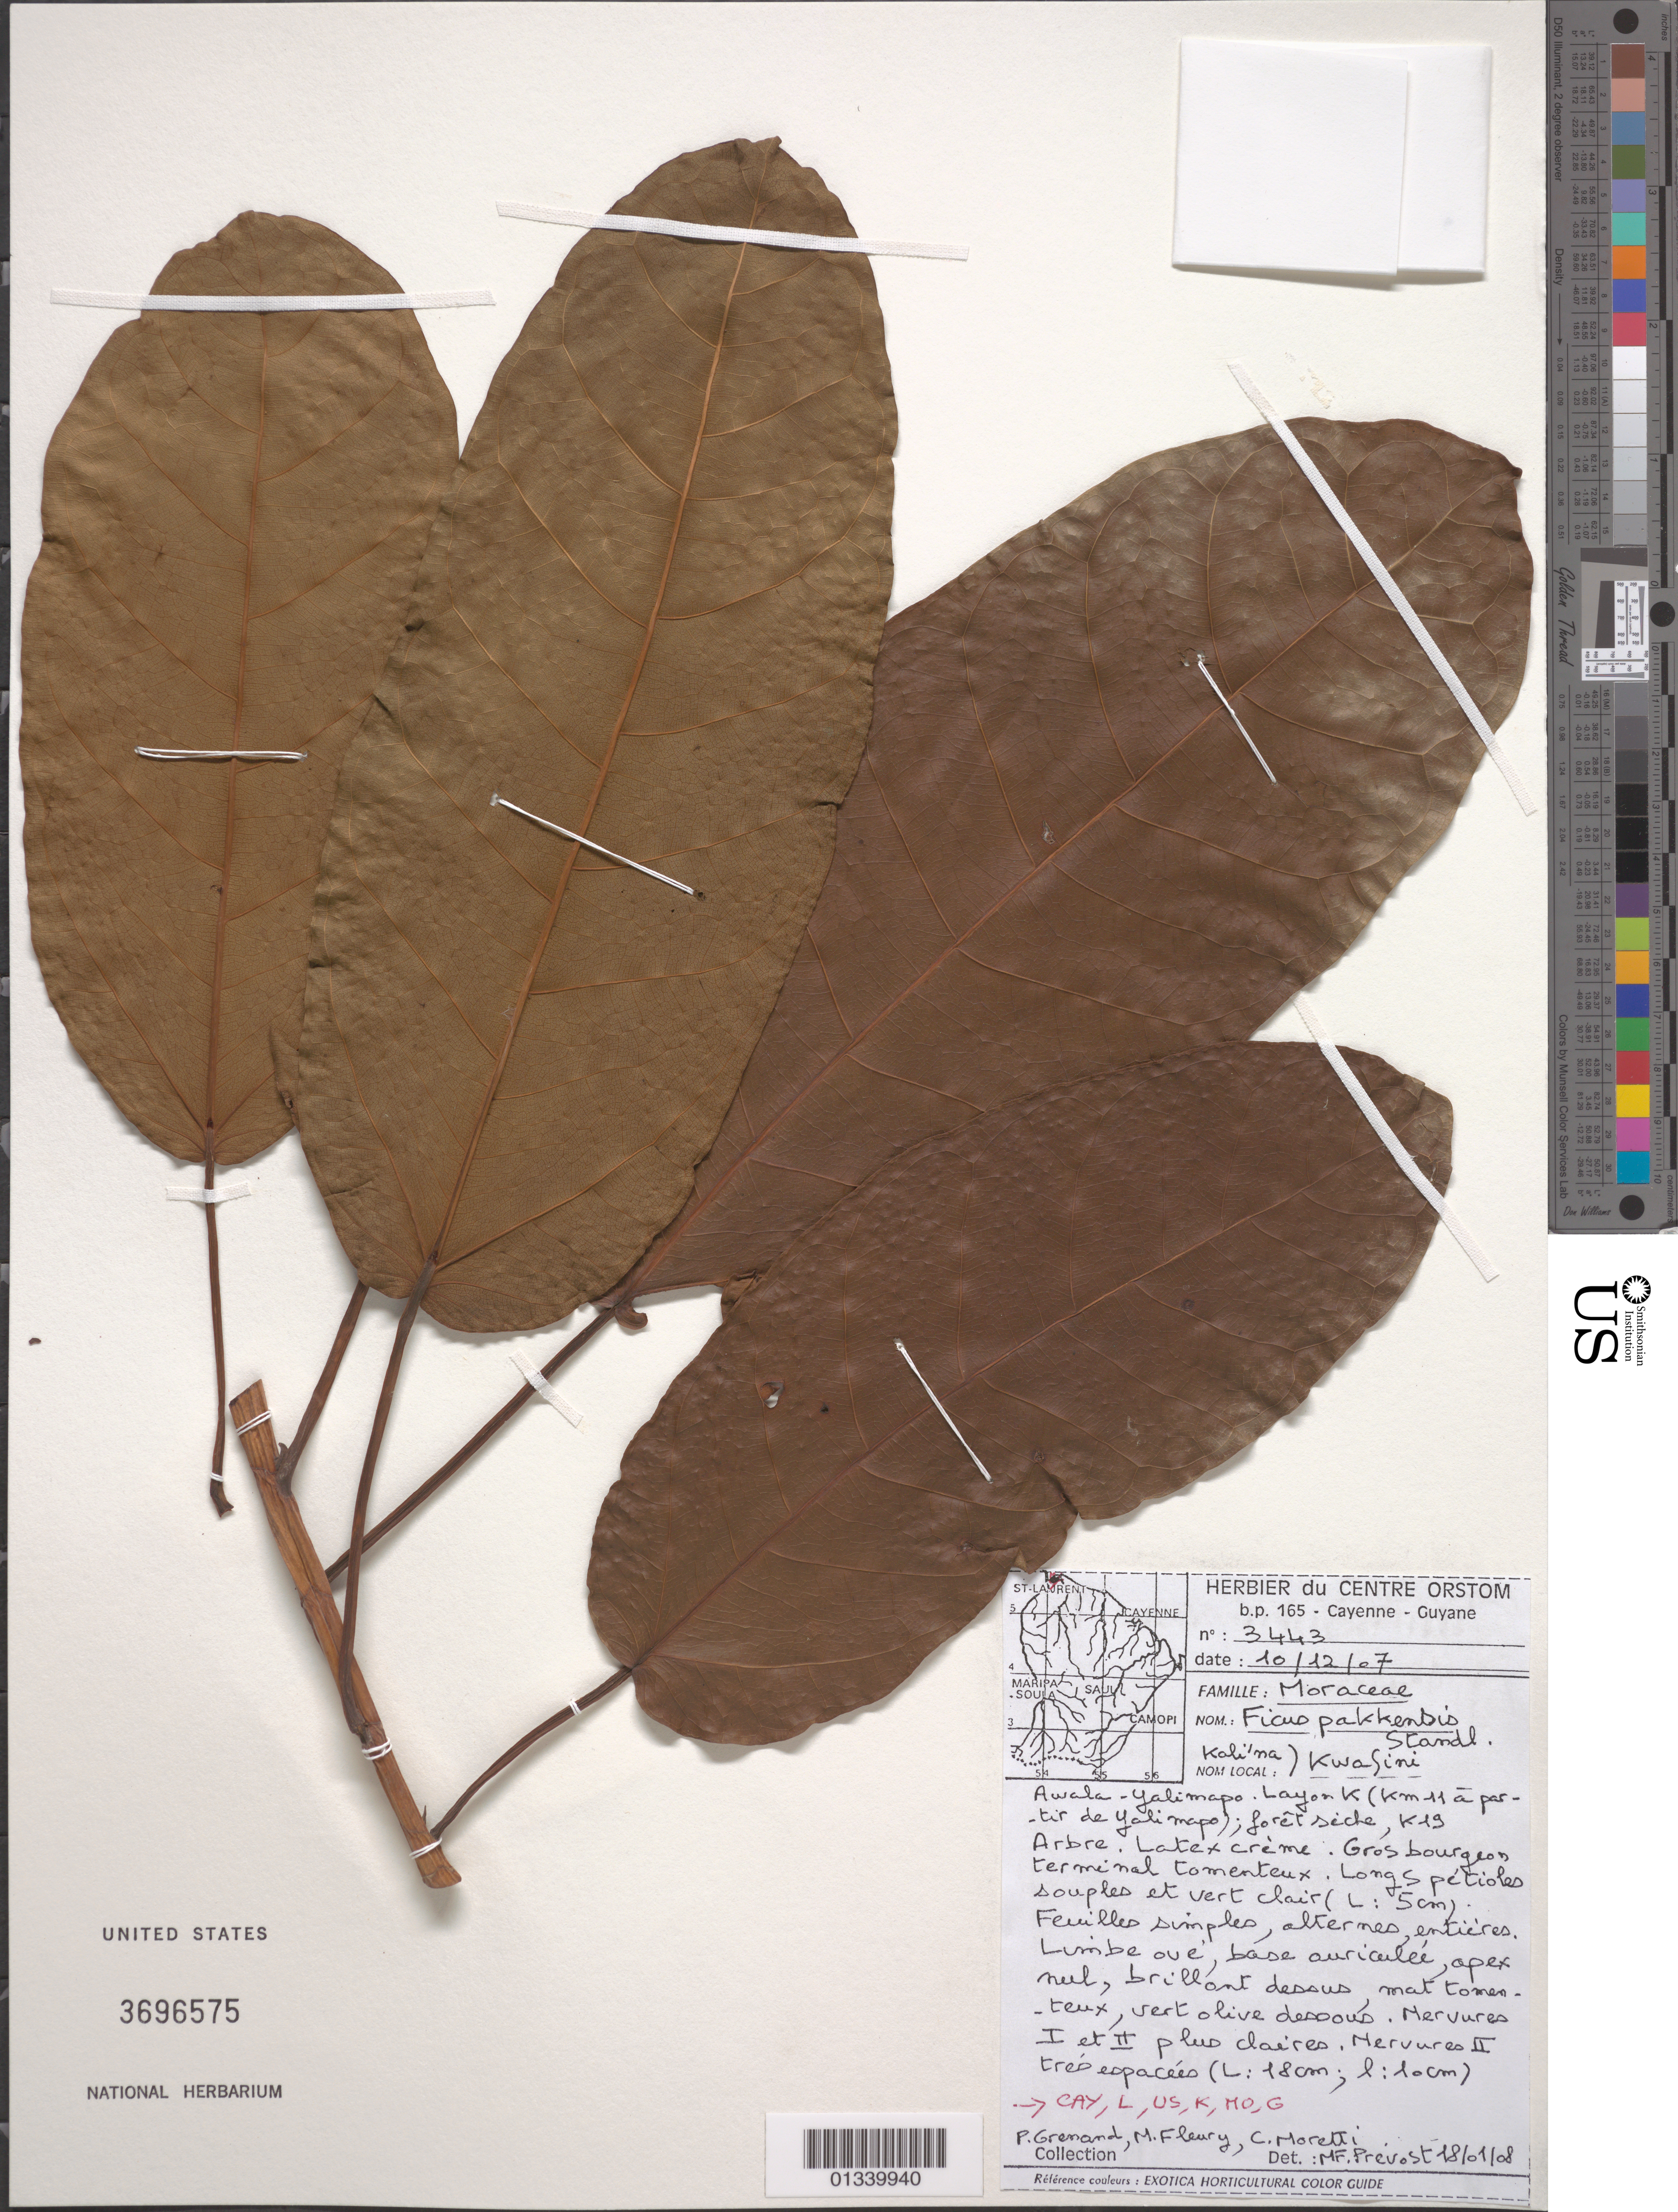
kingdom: Plantae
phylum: Tracheophyta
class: Magnoliopsida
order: Rosales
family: Moraceae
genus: Ficus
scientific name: Ficus pakkensis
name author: Standl.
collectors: P. Grenand, M. Fleury & C. Moretti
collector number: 3443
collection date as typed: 10-Dec-07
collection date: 2007-12-10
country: French Guiana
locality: Awala - Yalimapo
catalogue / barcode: US 3696575